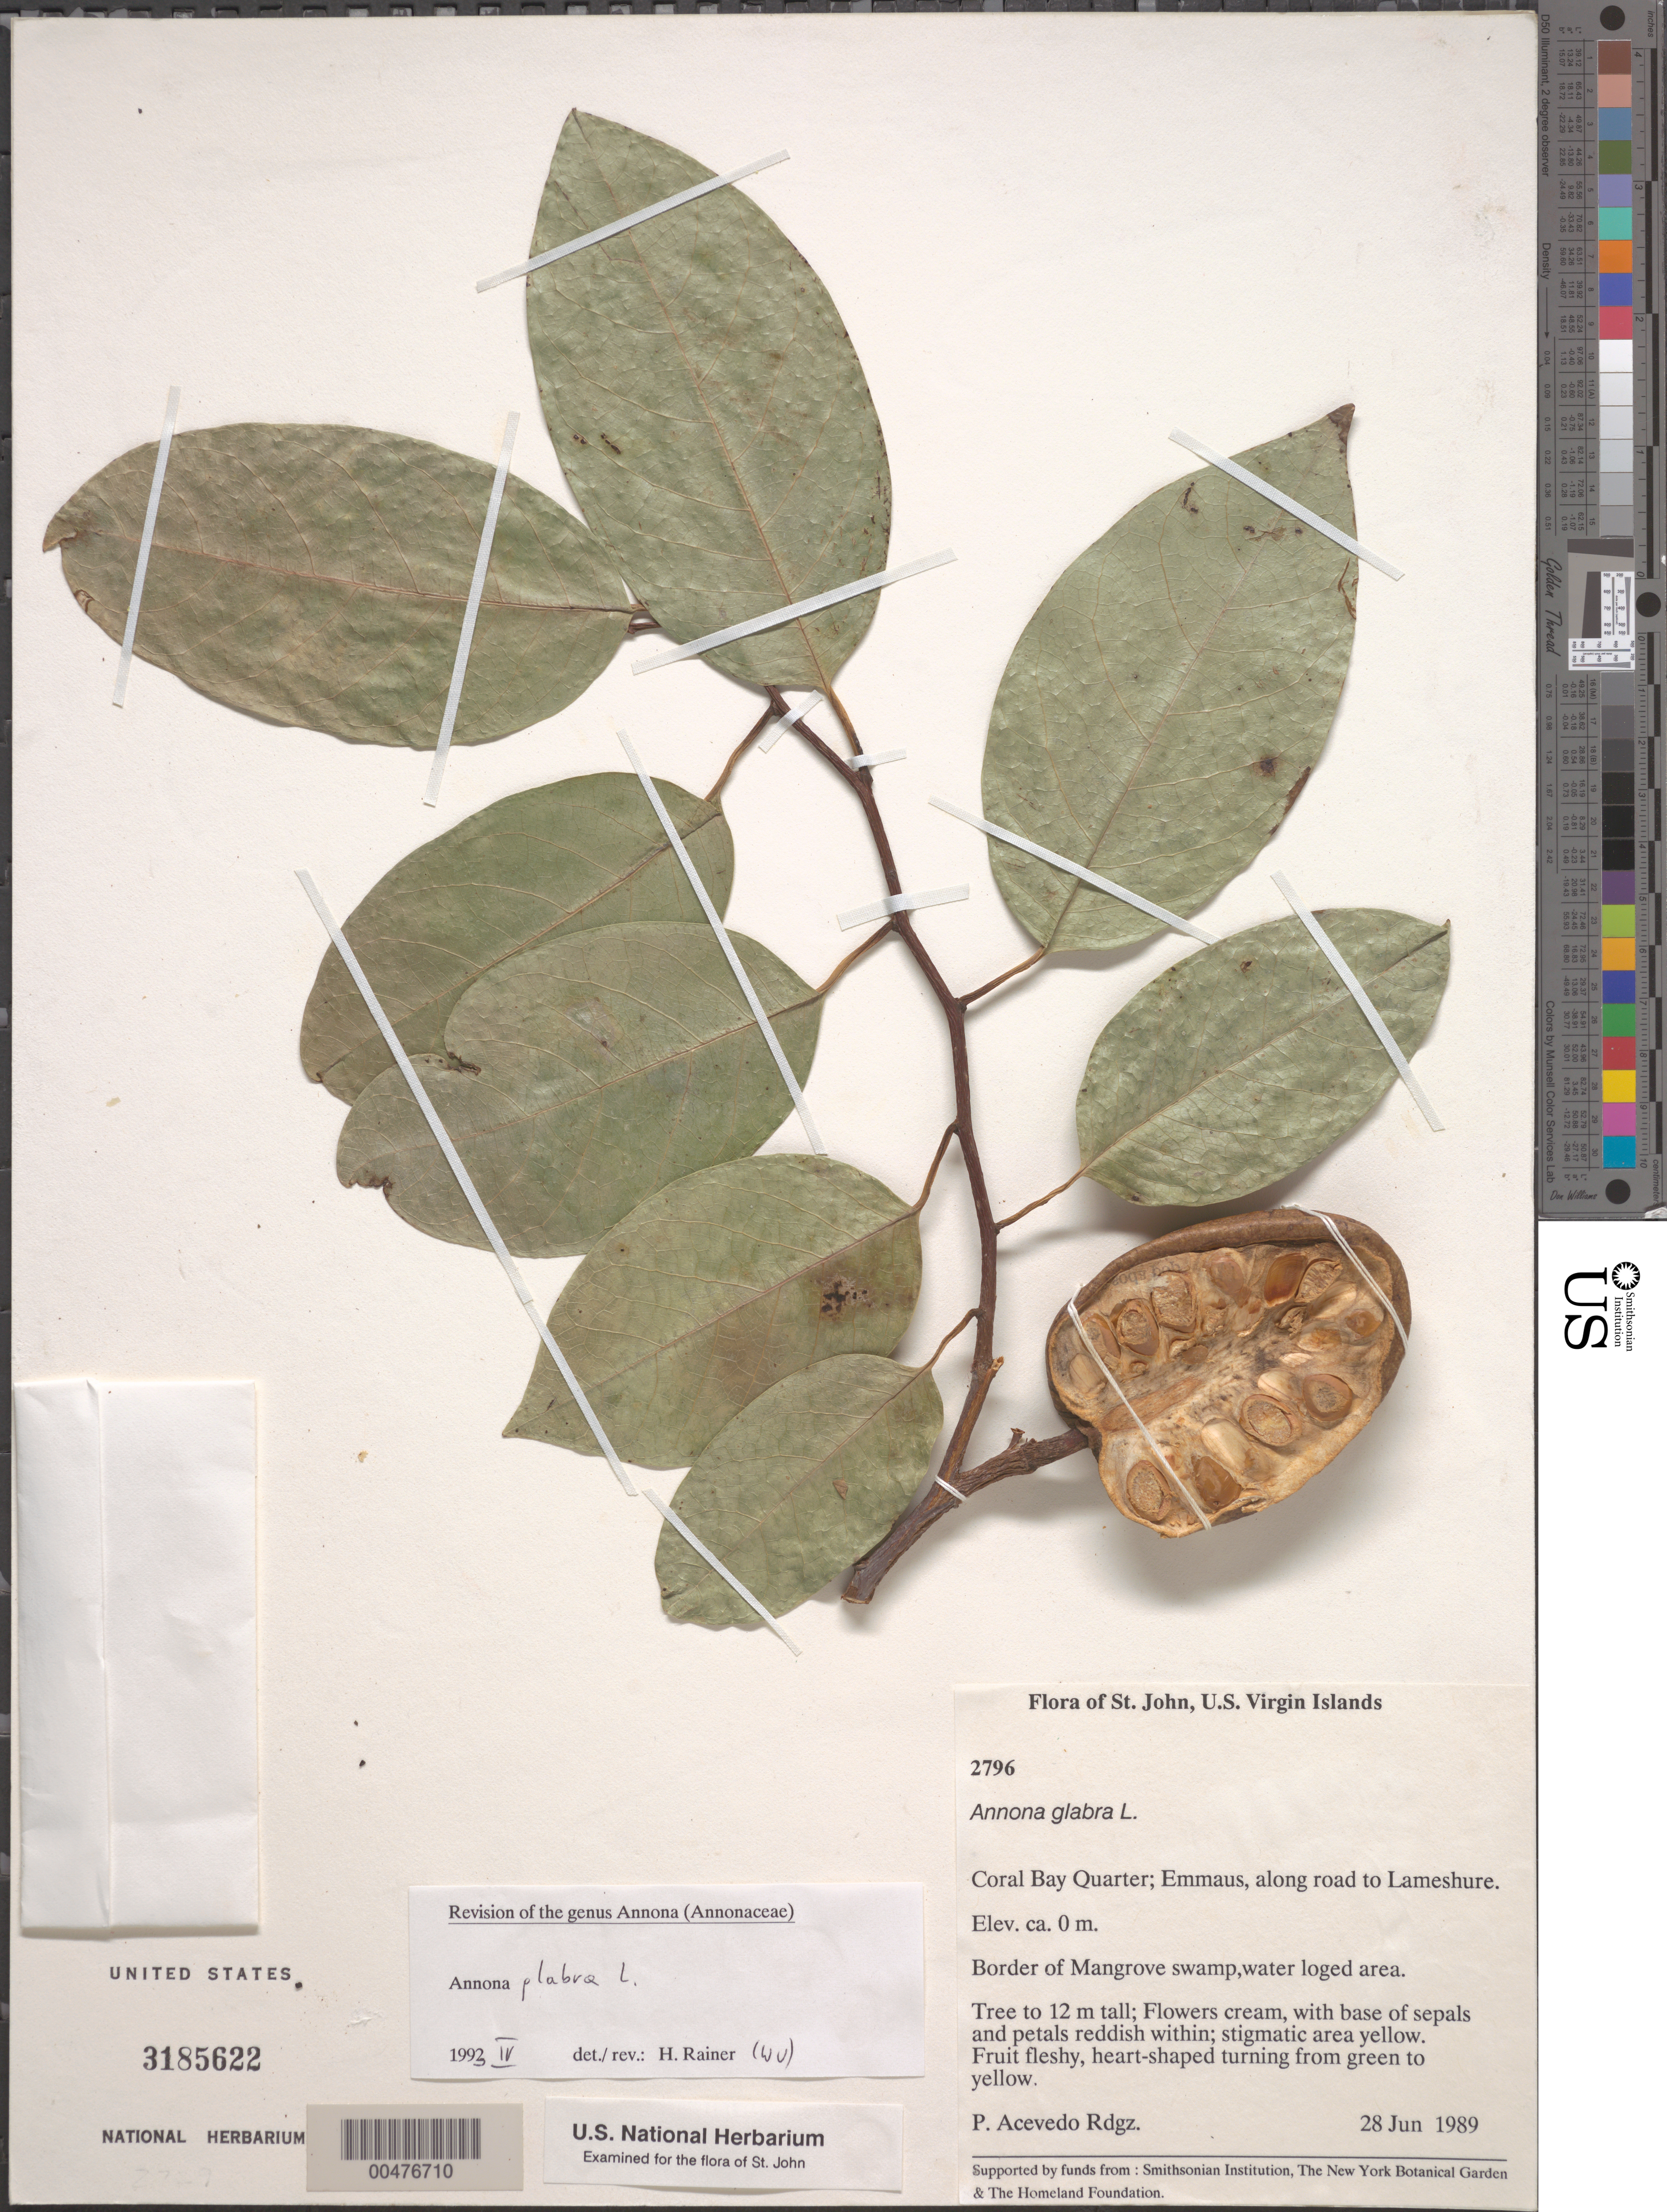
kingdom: Plantae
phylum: Tracheophyta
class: Magnoliopsida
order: Magnoliales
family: Annonaceae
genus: Annona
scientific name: Annona glabra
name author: L.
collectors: P. Acevedo-Rodr.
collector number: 2796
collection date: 1989-06-28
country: U.S. Virgin Islands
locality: St. John. Coral Bay Quarter; Emmaus, along road to Lameshure. Border of Mangrove swamp, water loged area.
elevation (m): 0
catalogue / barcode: US 3185622